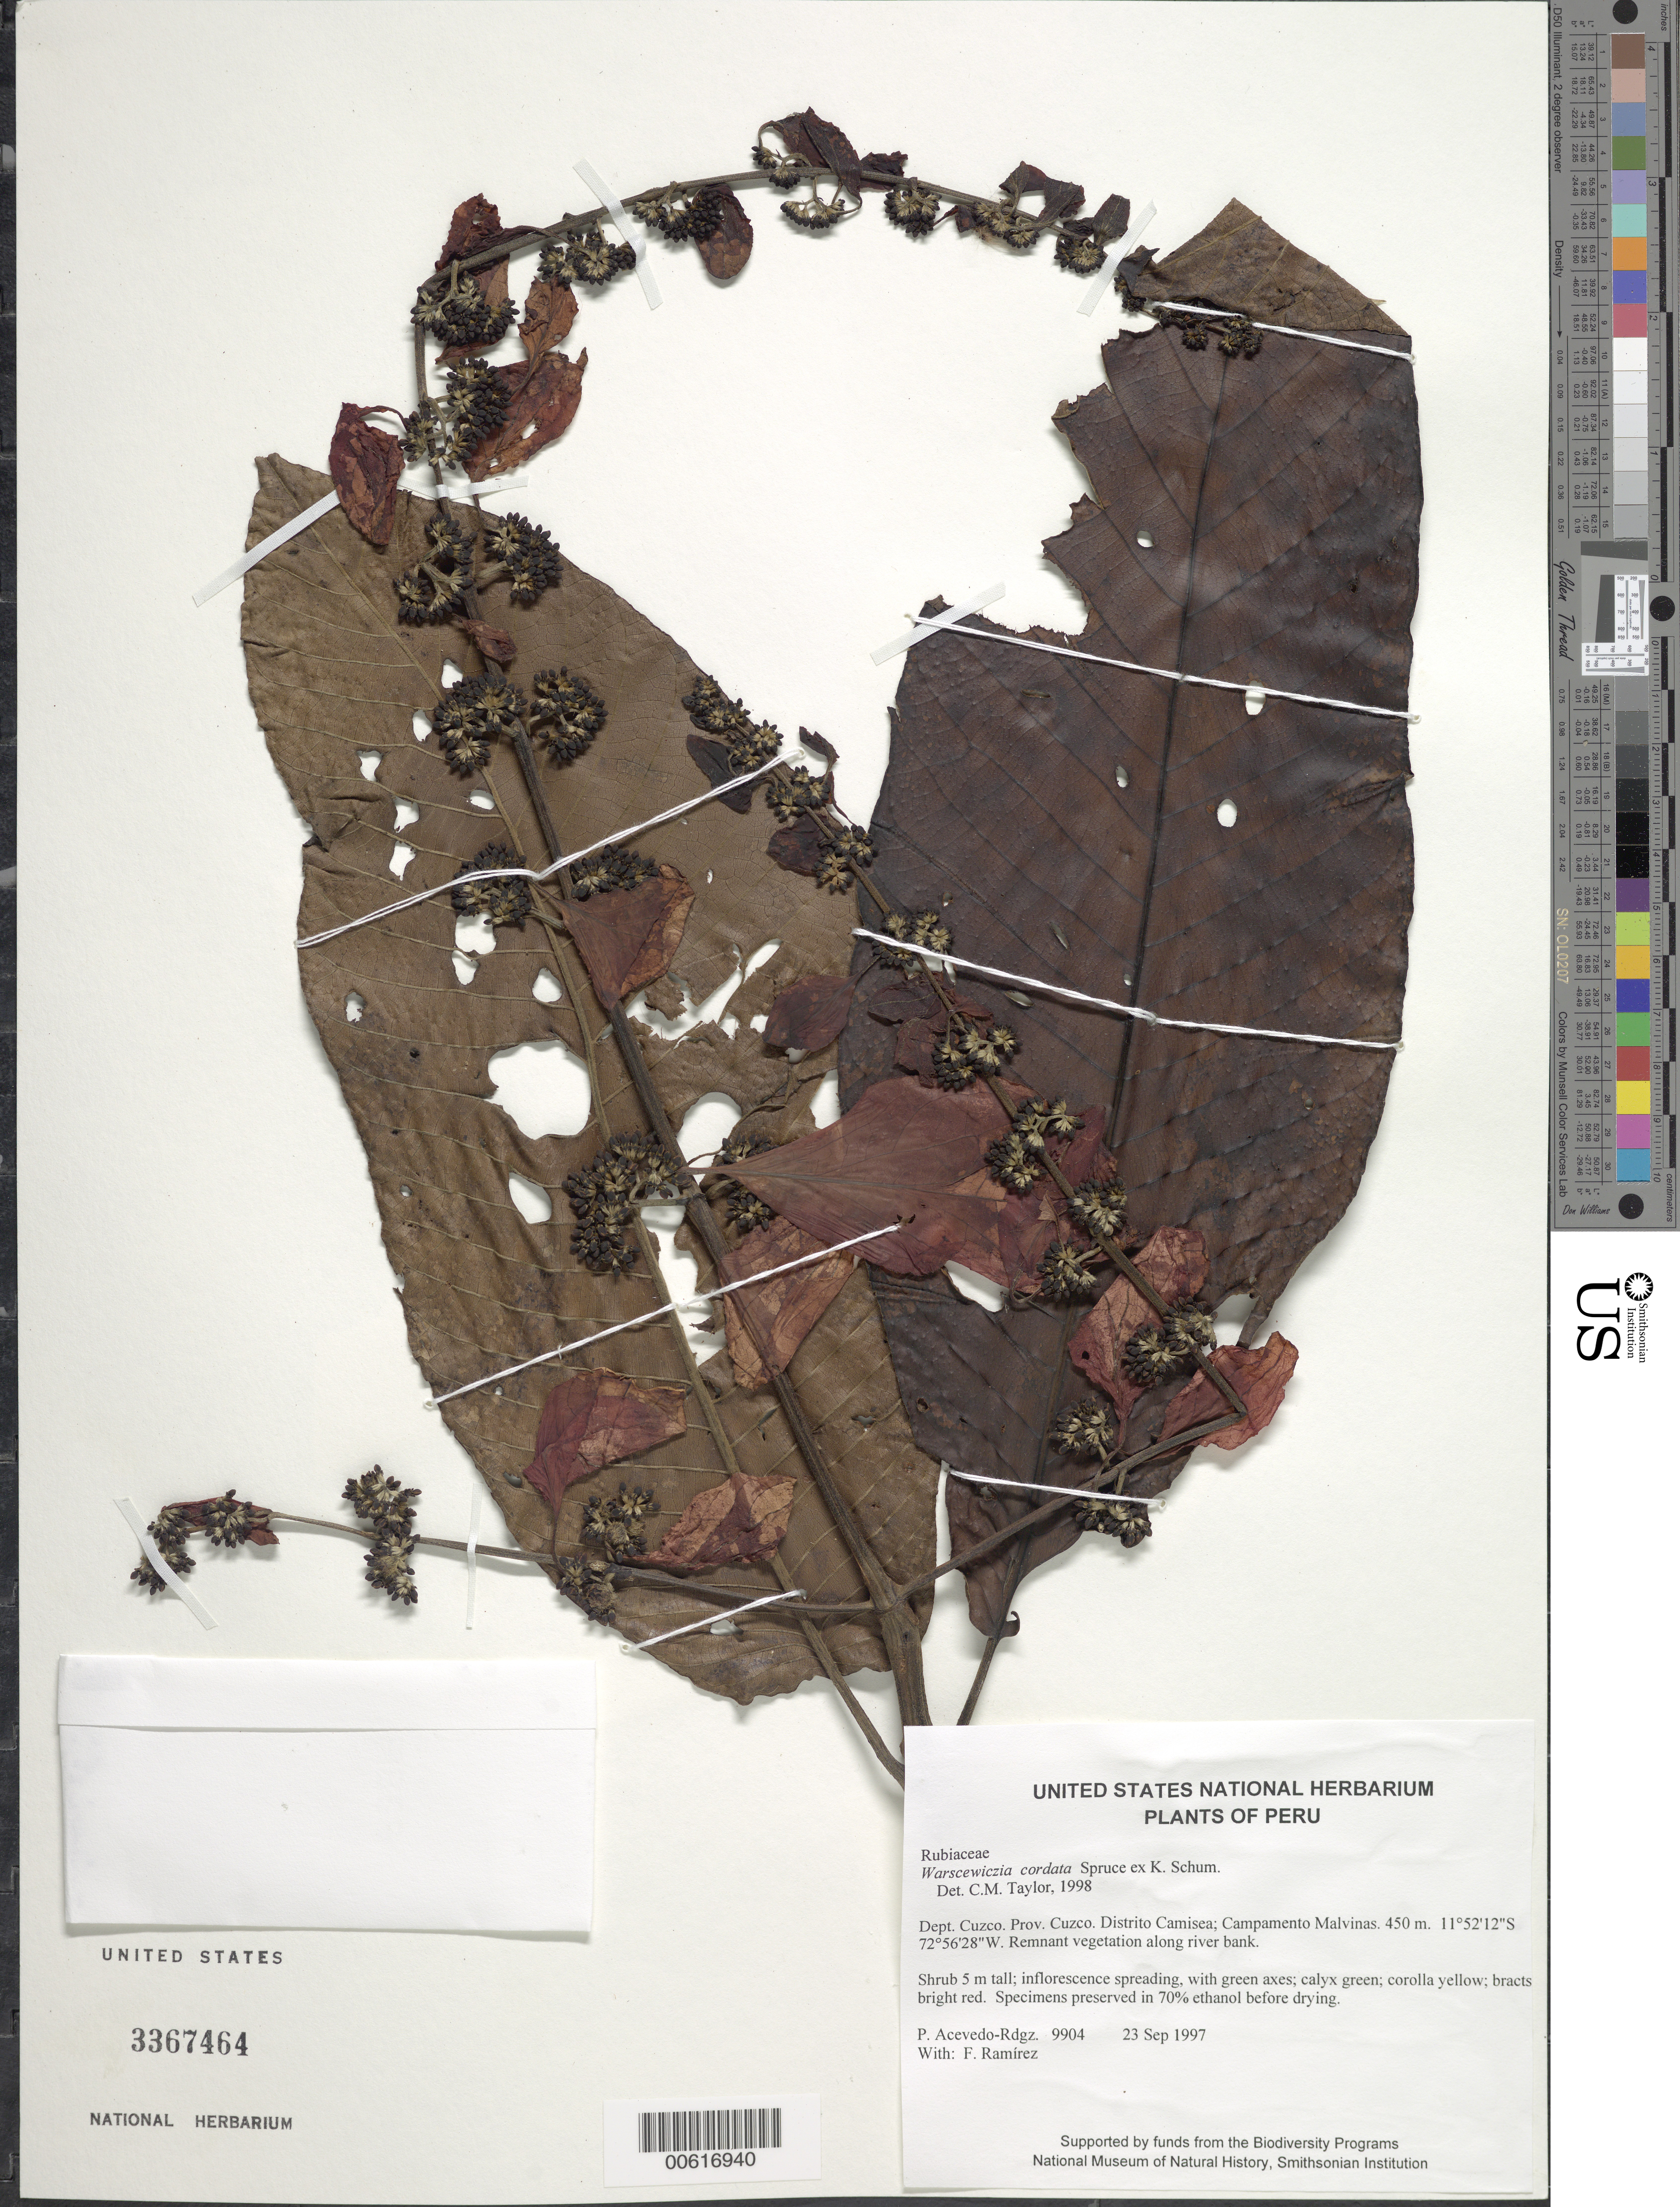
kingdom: Plantae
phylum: Tracheophyta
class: Magnoliopsida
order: Gentianales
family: Rubiaceae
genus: Warszewiczia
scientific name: Warszewiczia cordata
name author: Spruce ex K. Schum.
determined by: Taylor, Charlotte M.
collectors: P. Acevedo-Rodr. & F. Ramirez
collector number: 9904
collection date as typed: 23 Sep 1997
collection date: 1997-09-23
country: Peru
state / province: Cusco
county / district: Cusco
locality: Distrito Camisea; Campamento Malvinas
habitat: Remnant vegetation along river bank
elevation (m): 450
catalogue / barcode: US 3367464